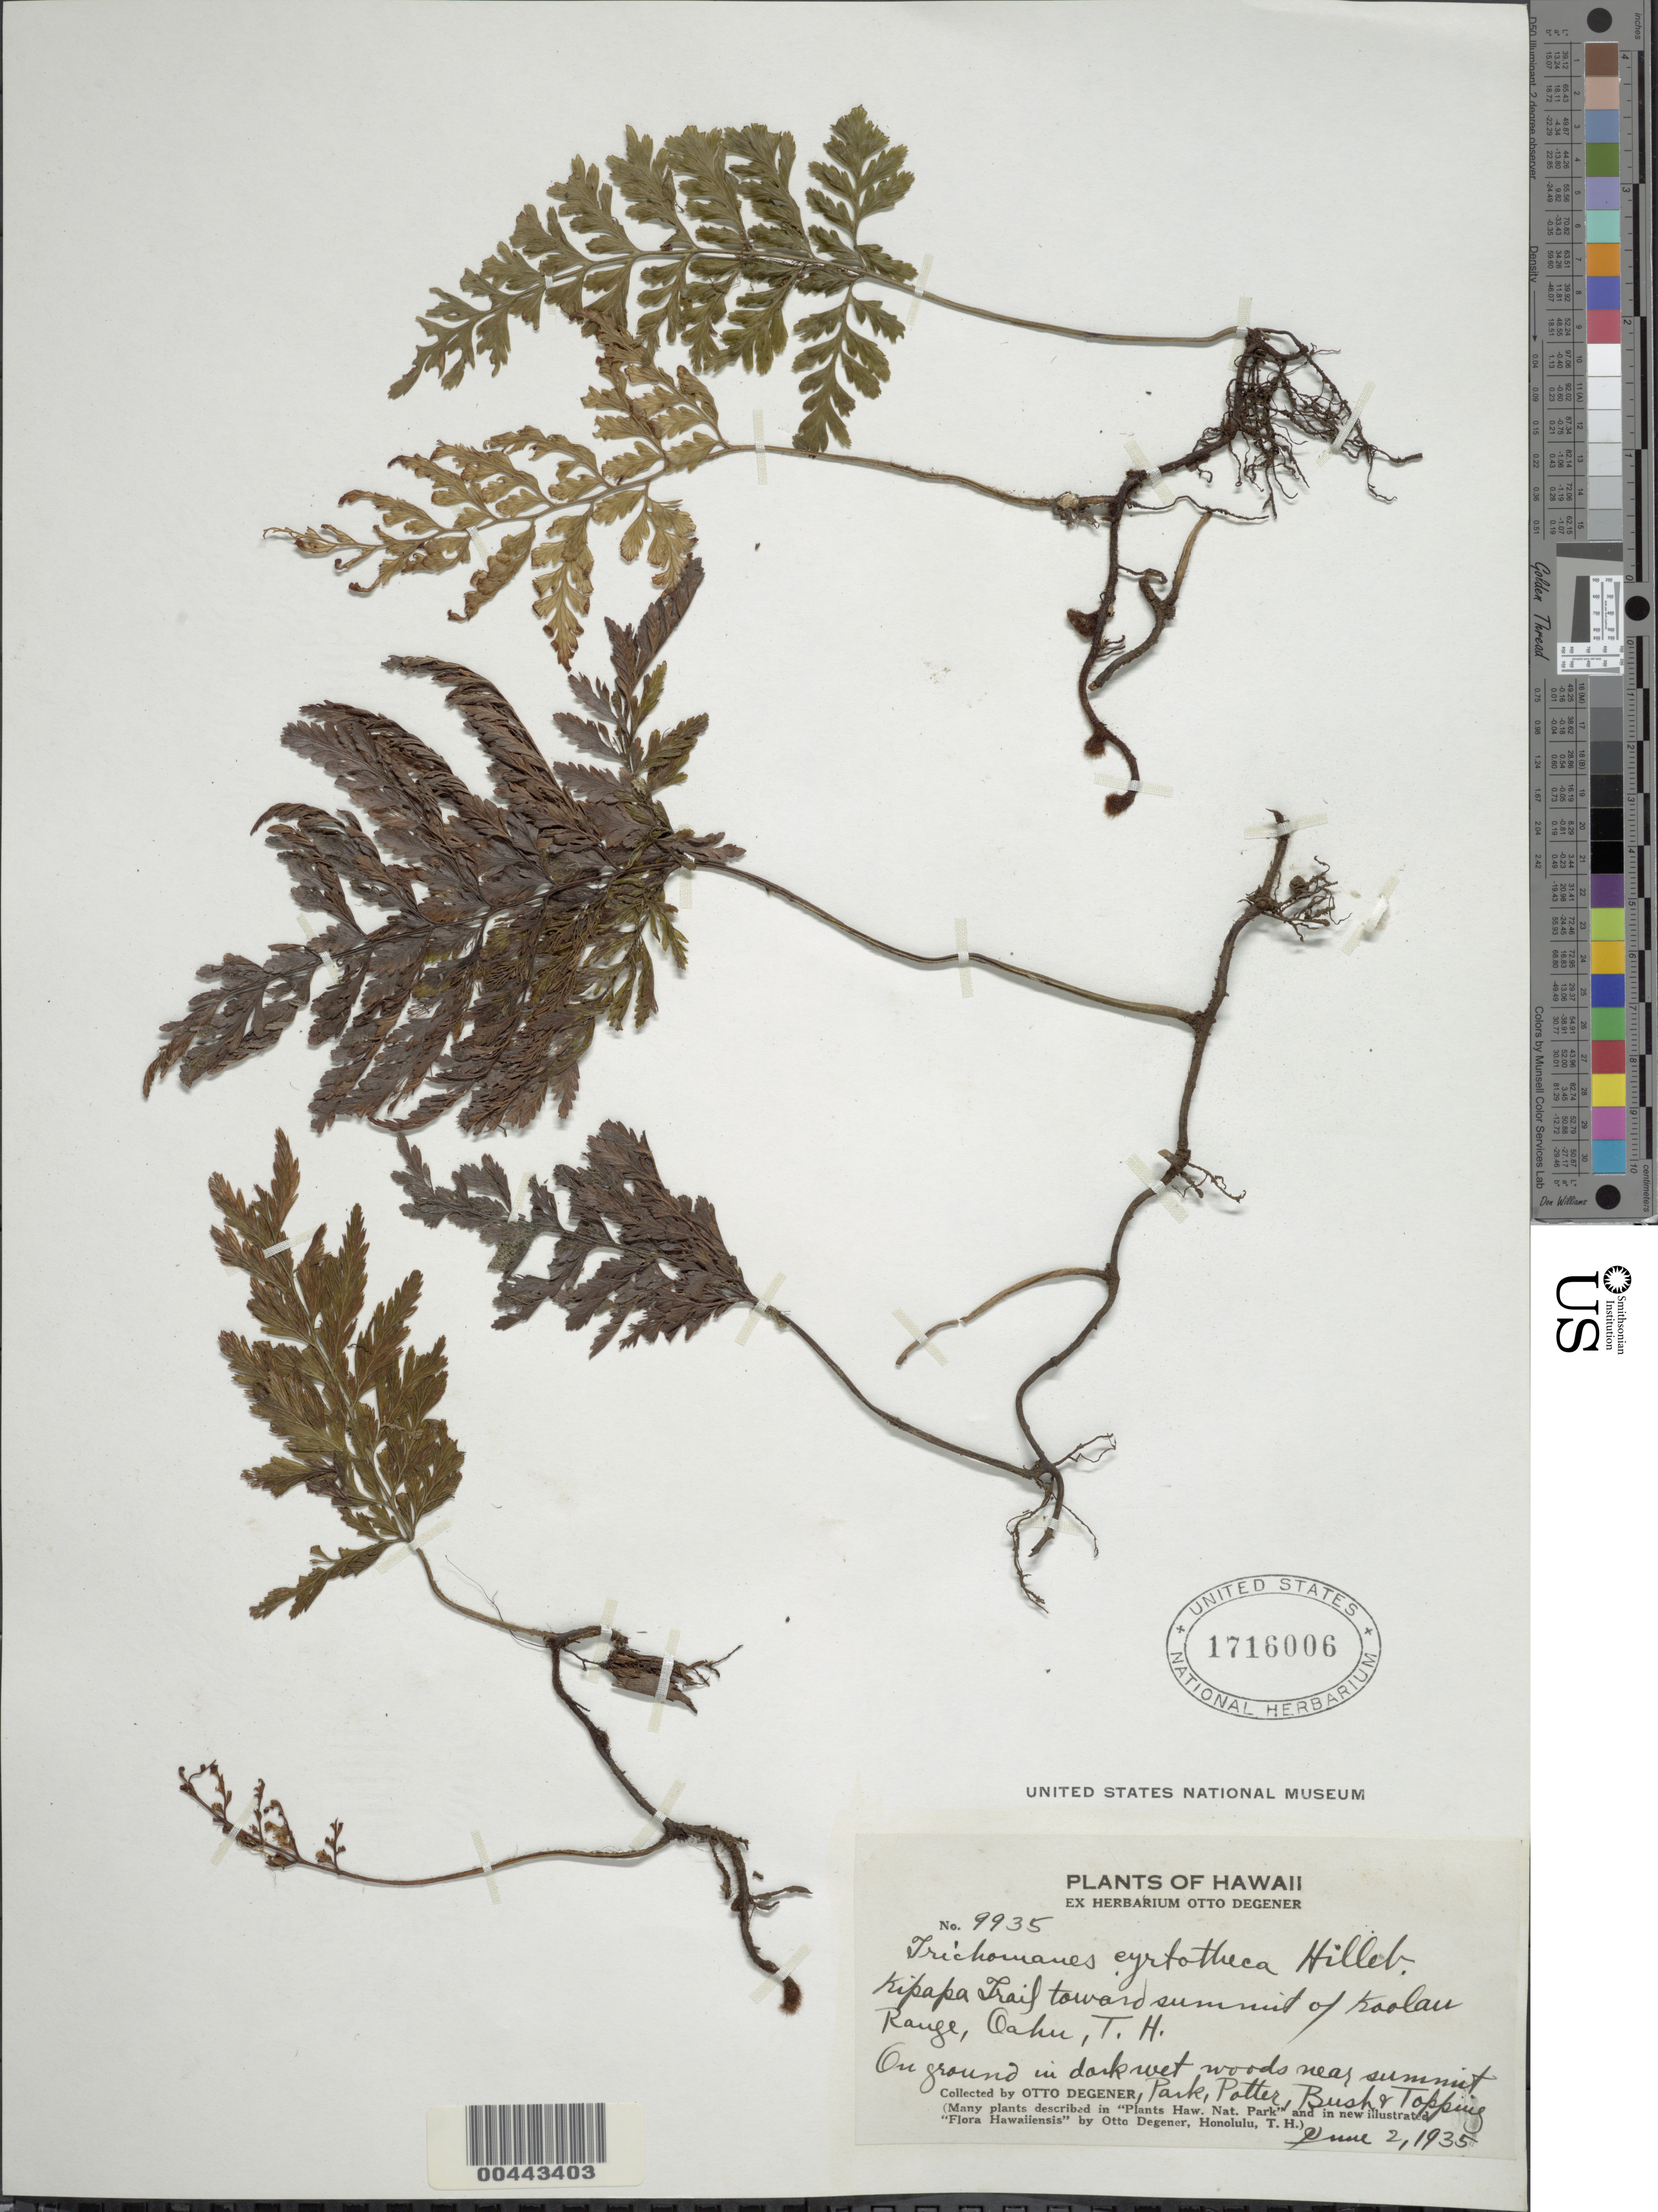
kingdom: Plantae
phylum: Tracheophyta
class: Polypodiopsida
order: Hymenophyllales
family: Hymenophyllaceae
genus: Vandenboschia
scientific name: Vandenboschia cyrtotheca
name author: Copel.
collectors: O. Degener, Park, Potter, B. F. Bush & D. L. Topping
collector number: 9935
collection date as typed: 2 Jun 1935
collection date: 1935-06-02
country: United States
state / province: Hawaii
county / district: Honolulu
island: Oahu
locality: Kipapa Trail toward summit of Koolau Range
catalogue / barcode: US 1716006